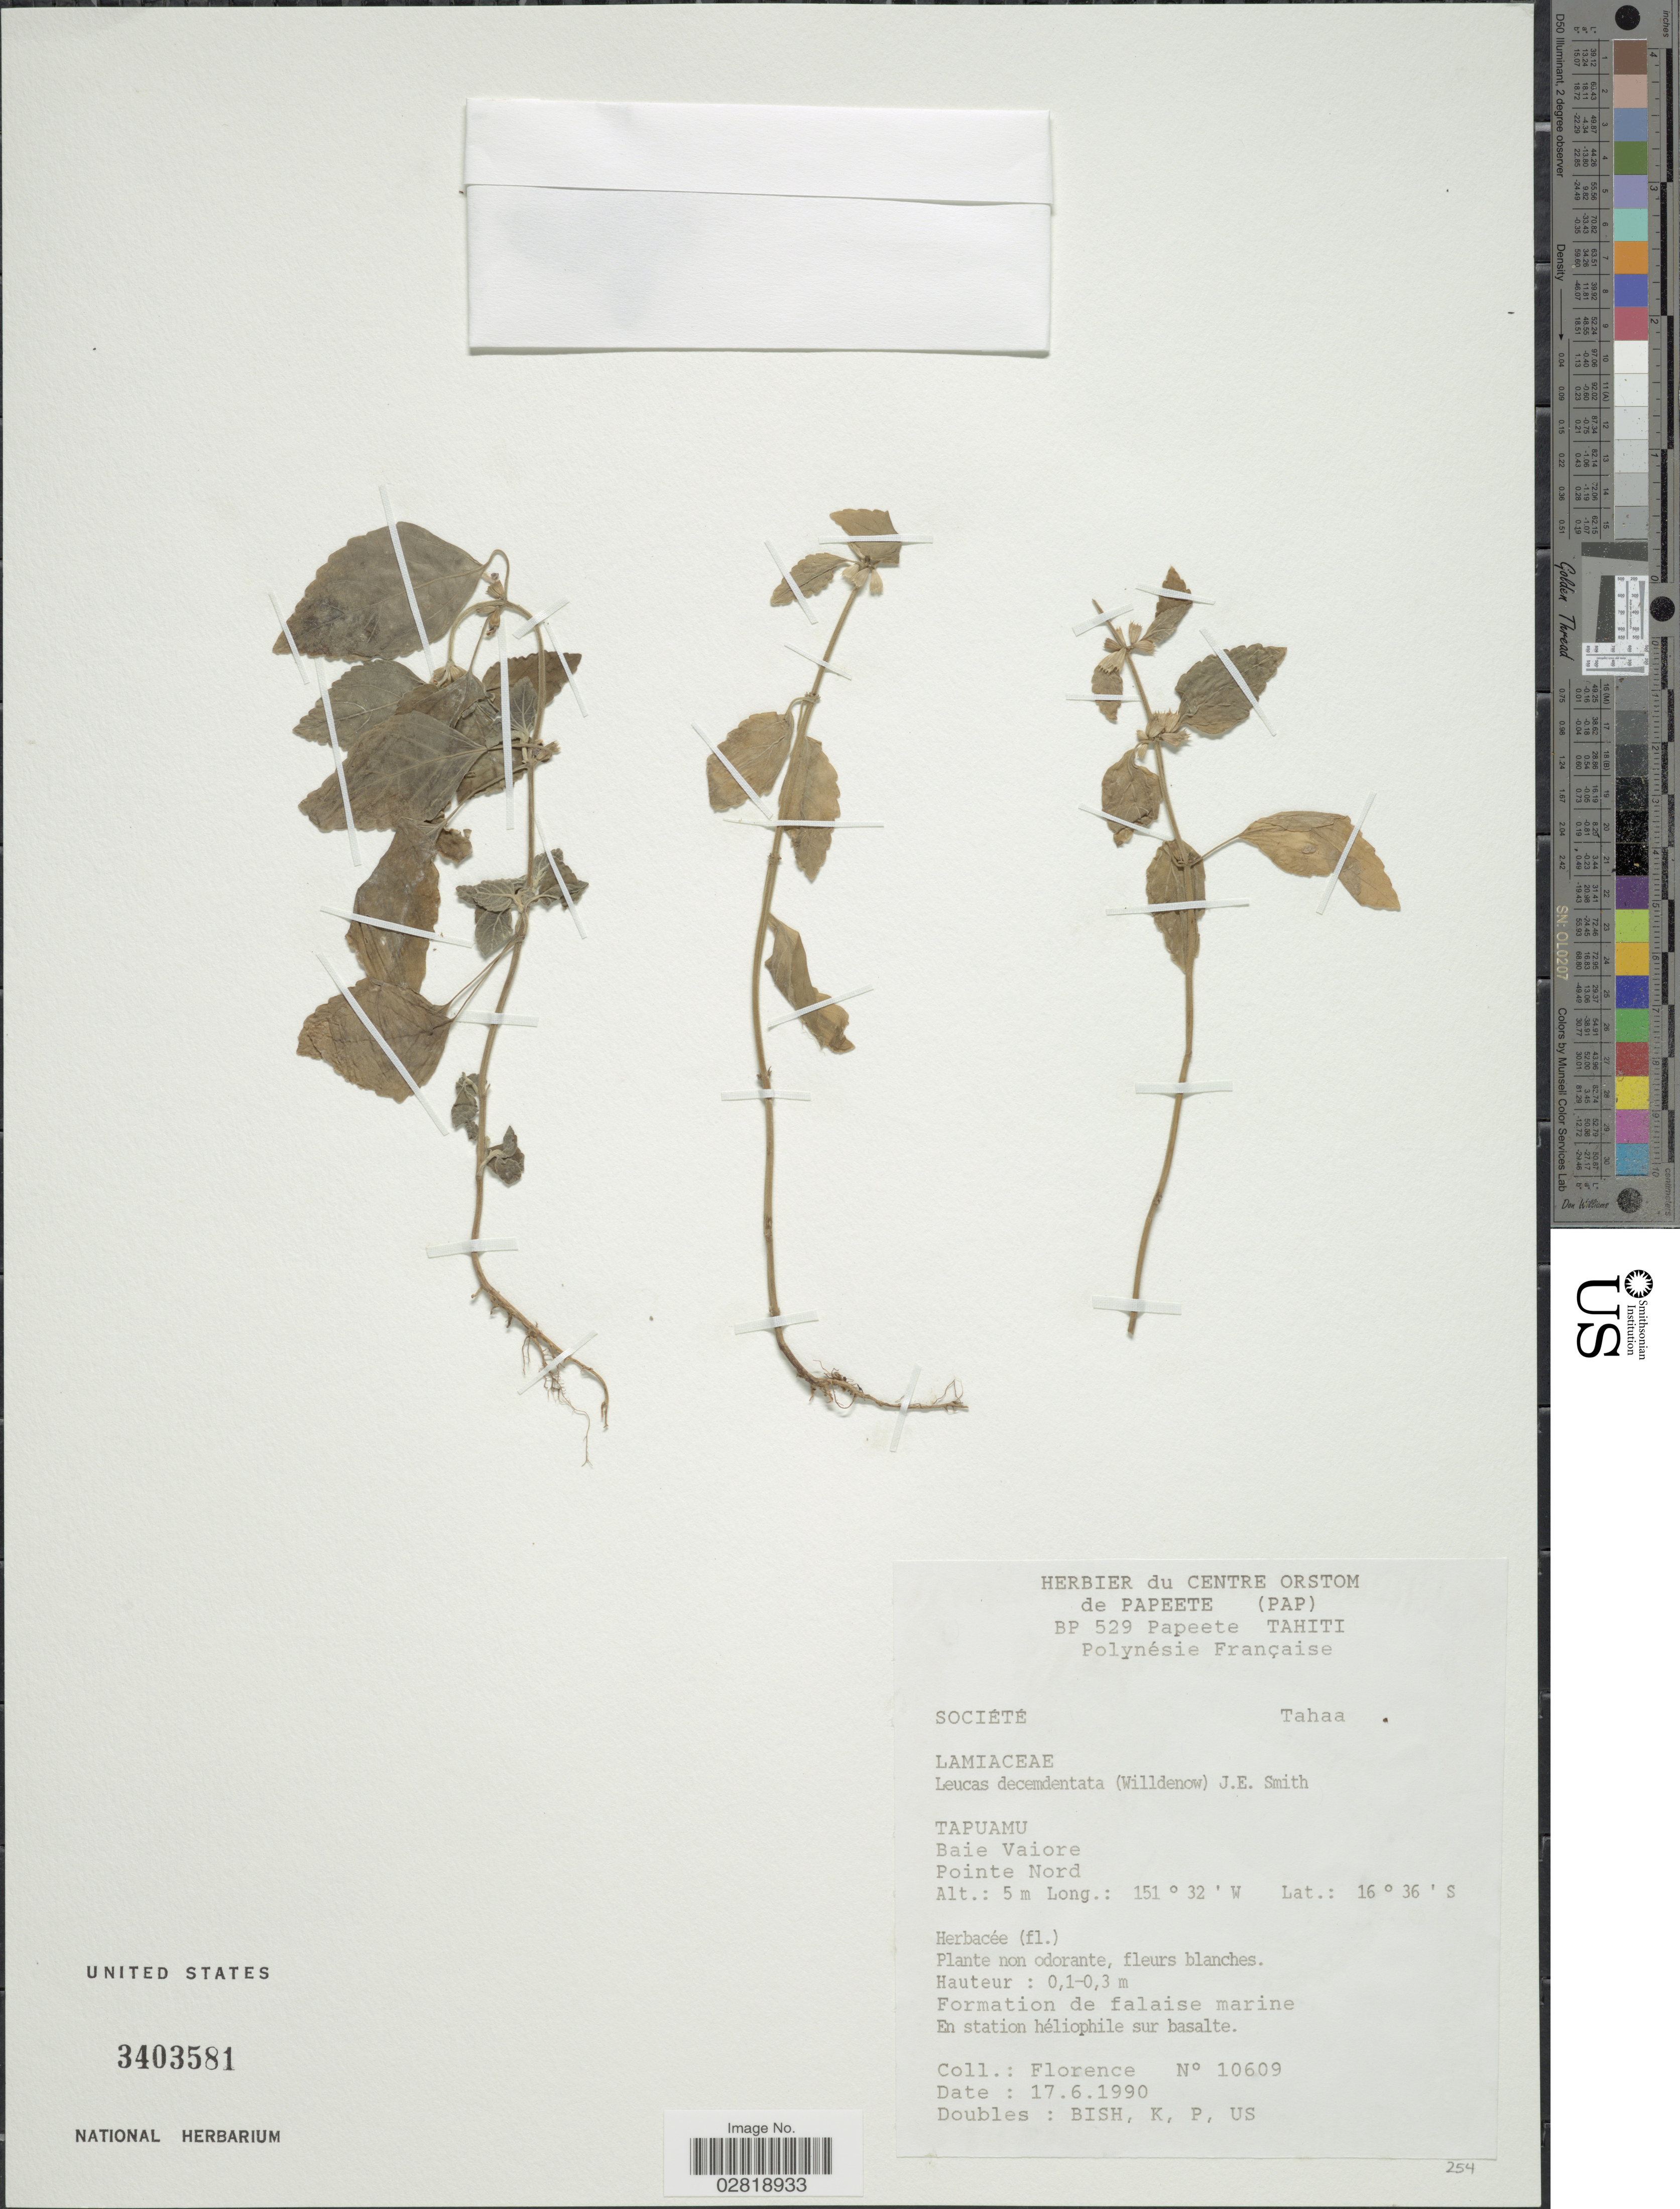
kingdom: Plantae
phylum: Tracheophyta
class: Magnoliopsida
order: Lamiales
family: Lamiaceae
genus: Leucas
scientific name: Leucas decemdentata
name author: (Willd.) Sm.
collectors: -. Florence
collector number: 10609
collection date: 1990-06-17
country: French Polynesia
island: Tahaa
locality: Société. Tahaa. Tapuamu. Baie Vaiore. Pointe Nord.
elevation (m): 5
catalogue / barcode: US 3403581